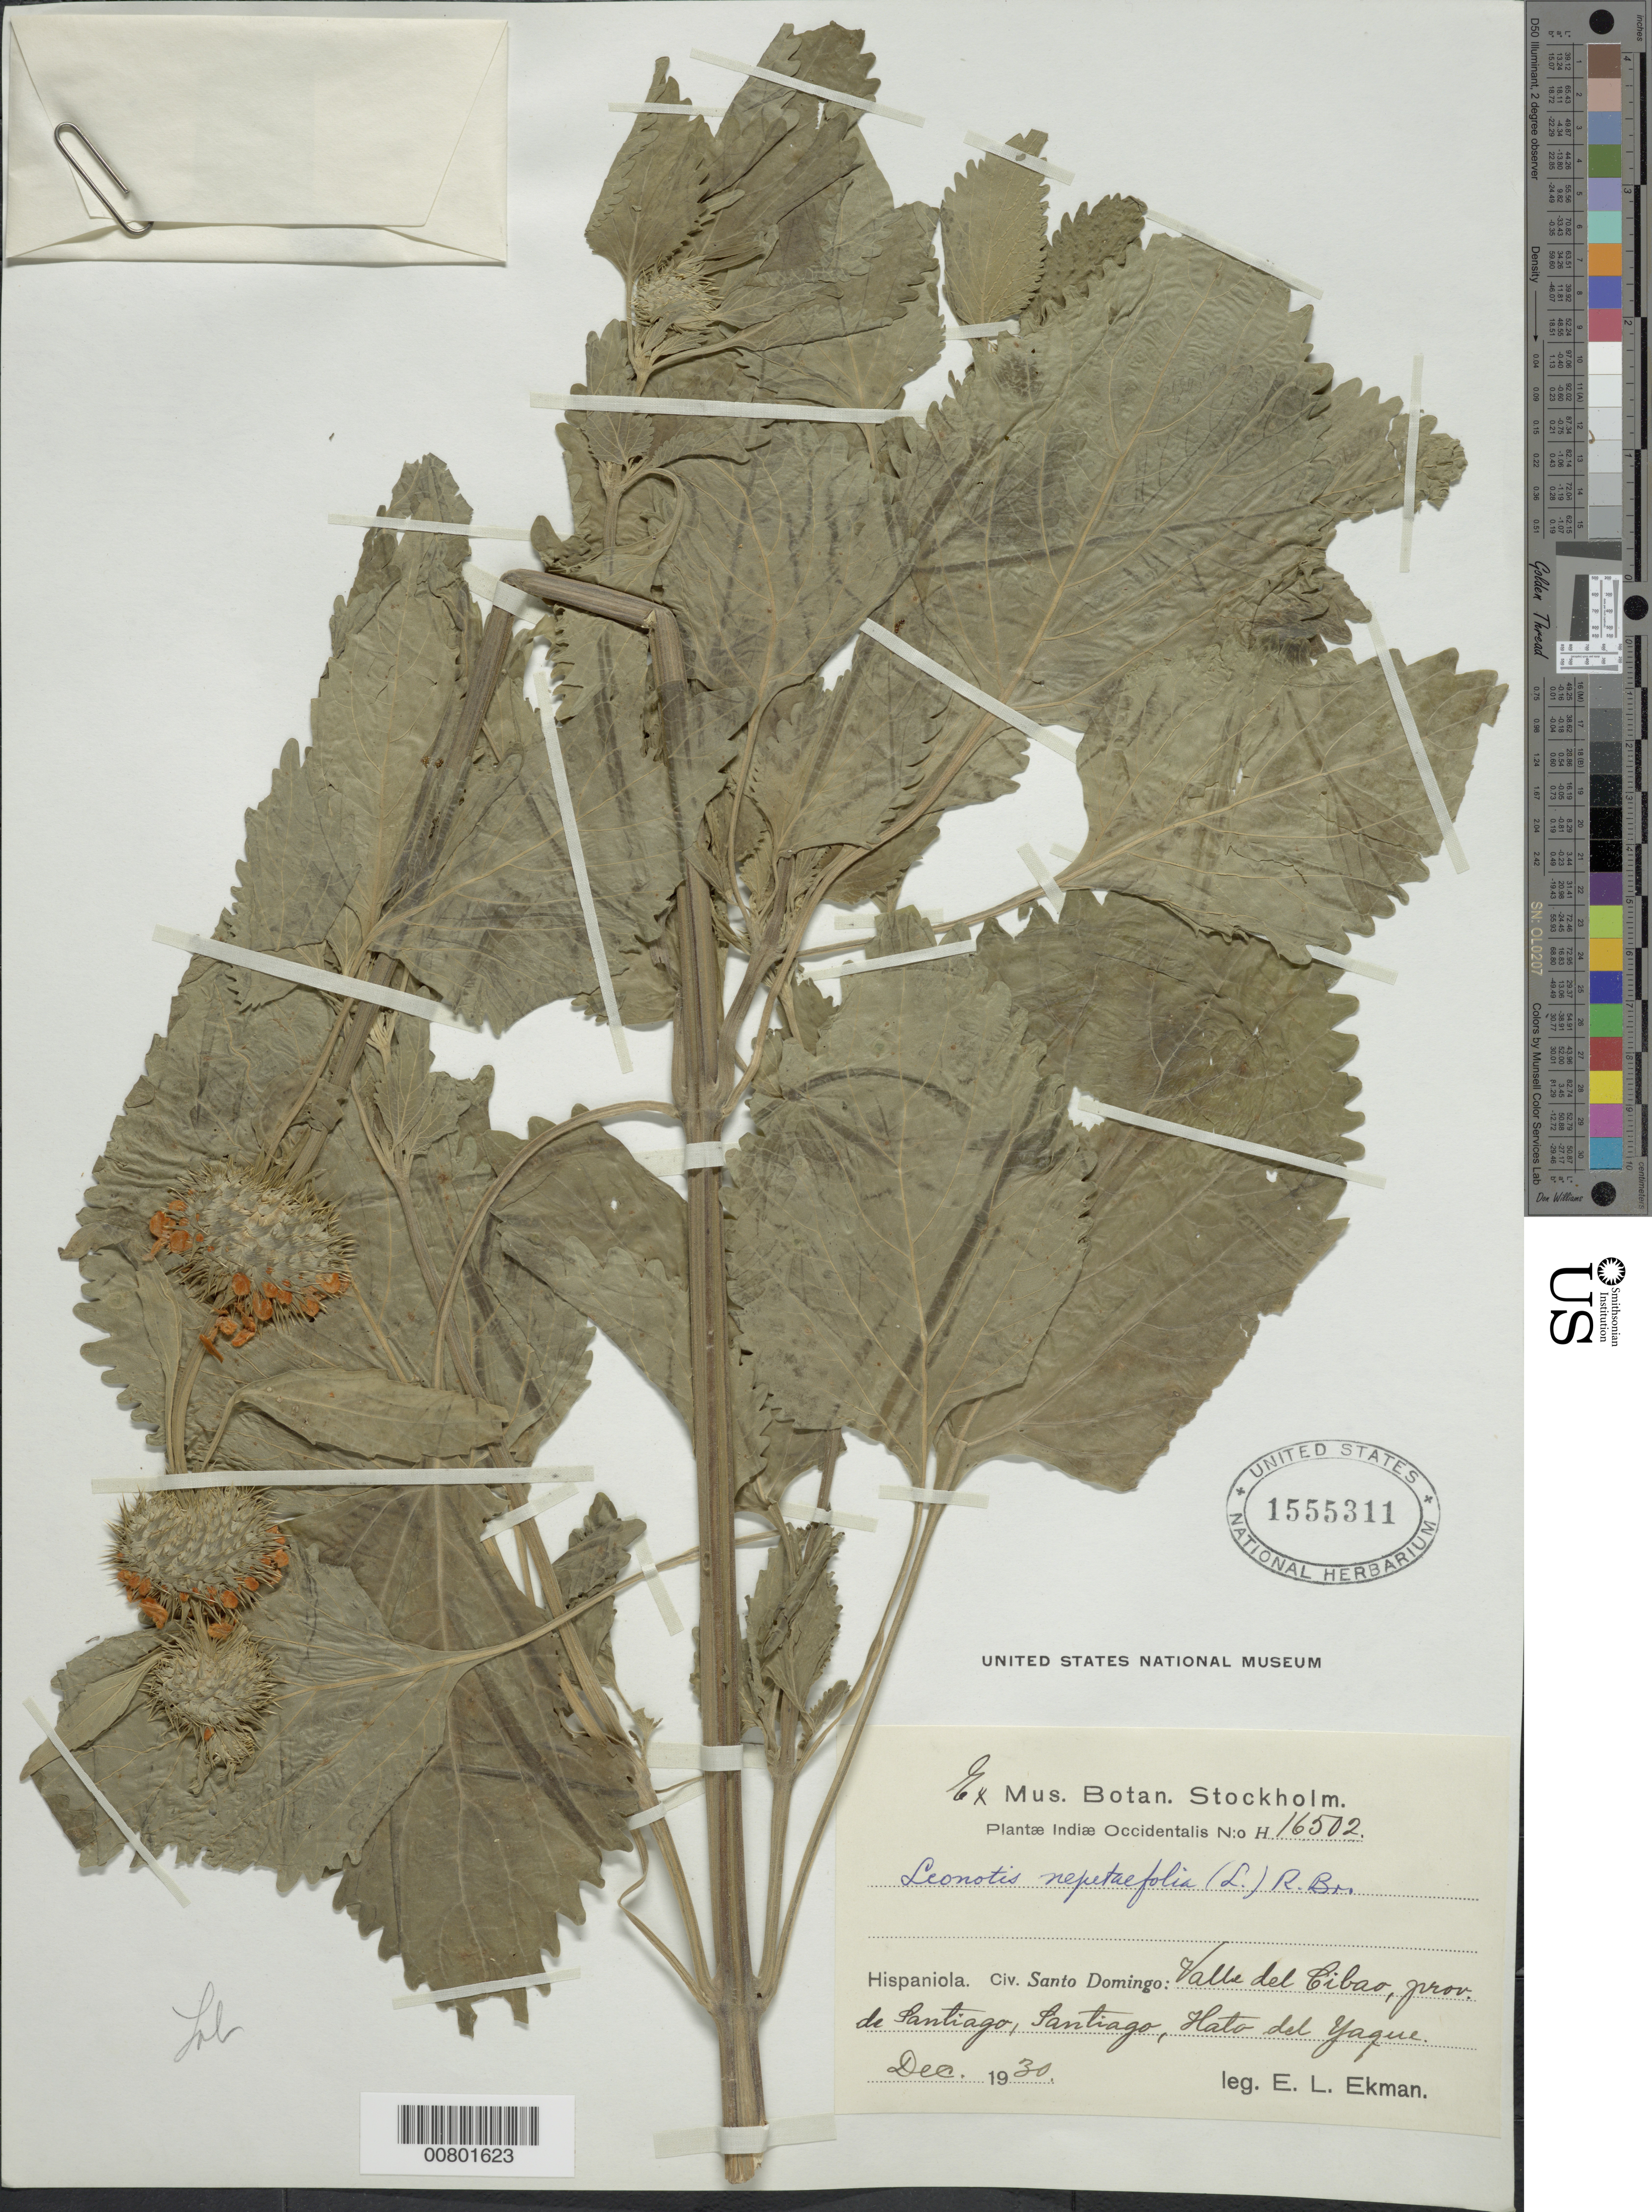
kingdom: Plantae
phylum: Tracheophyta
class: Magnoliopsida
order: Lamiales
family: Lamiaceae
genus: Leonotis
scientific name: Leonotis nepetifolia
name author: (L.) R. Br.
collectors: E. L. Ekman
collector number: H 16502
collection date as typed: Dec 1930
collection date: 1930-12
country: Dominican Republic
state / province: Santiago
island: Hispaniola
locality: Valle del Cibao, Santiago, Hato del Yaque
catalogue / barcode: US 1555311